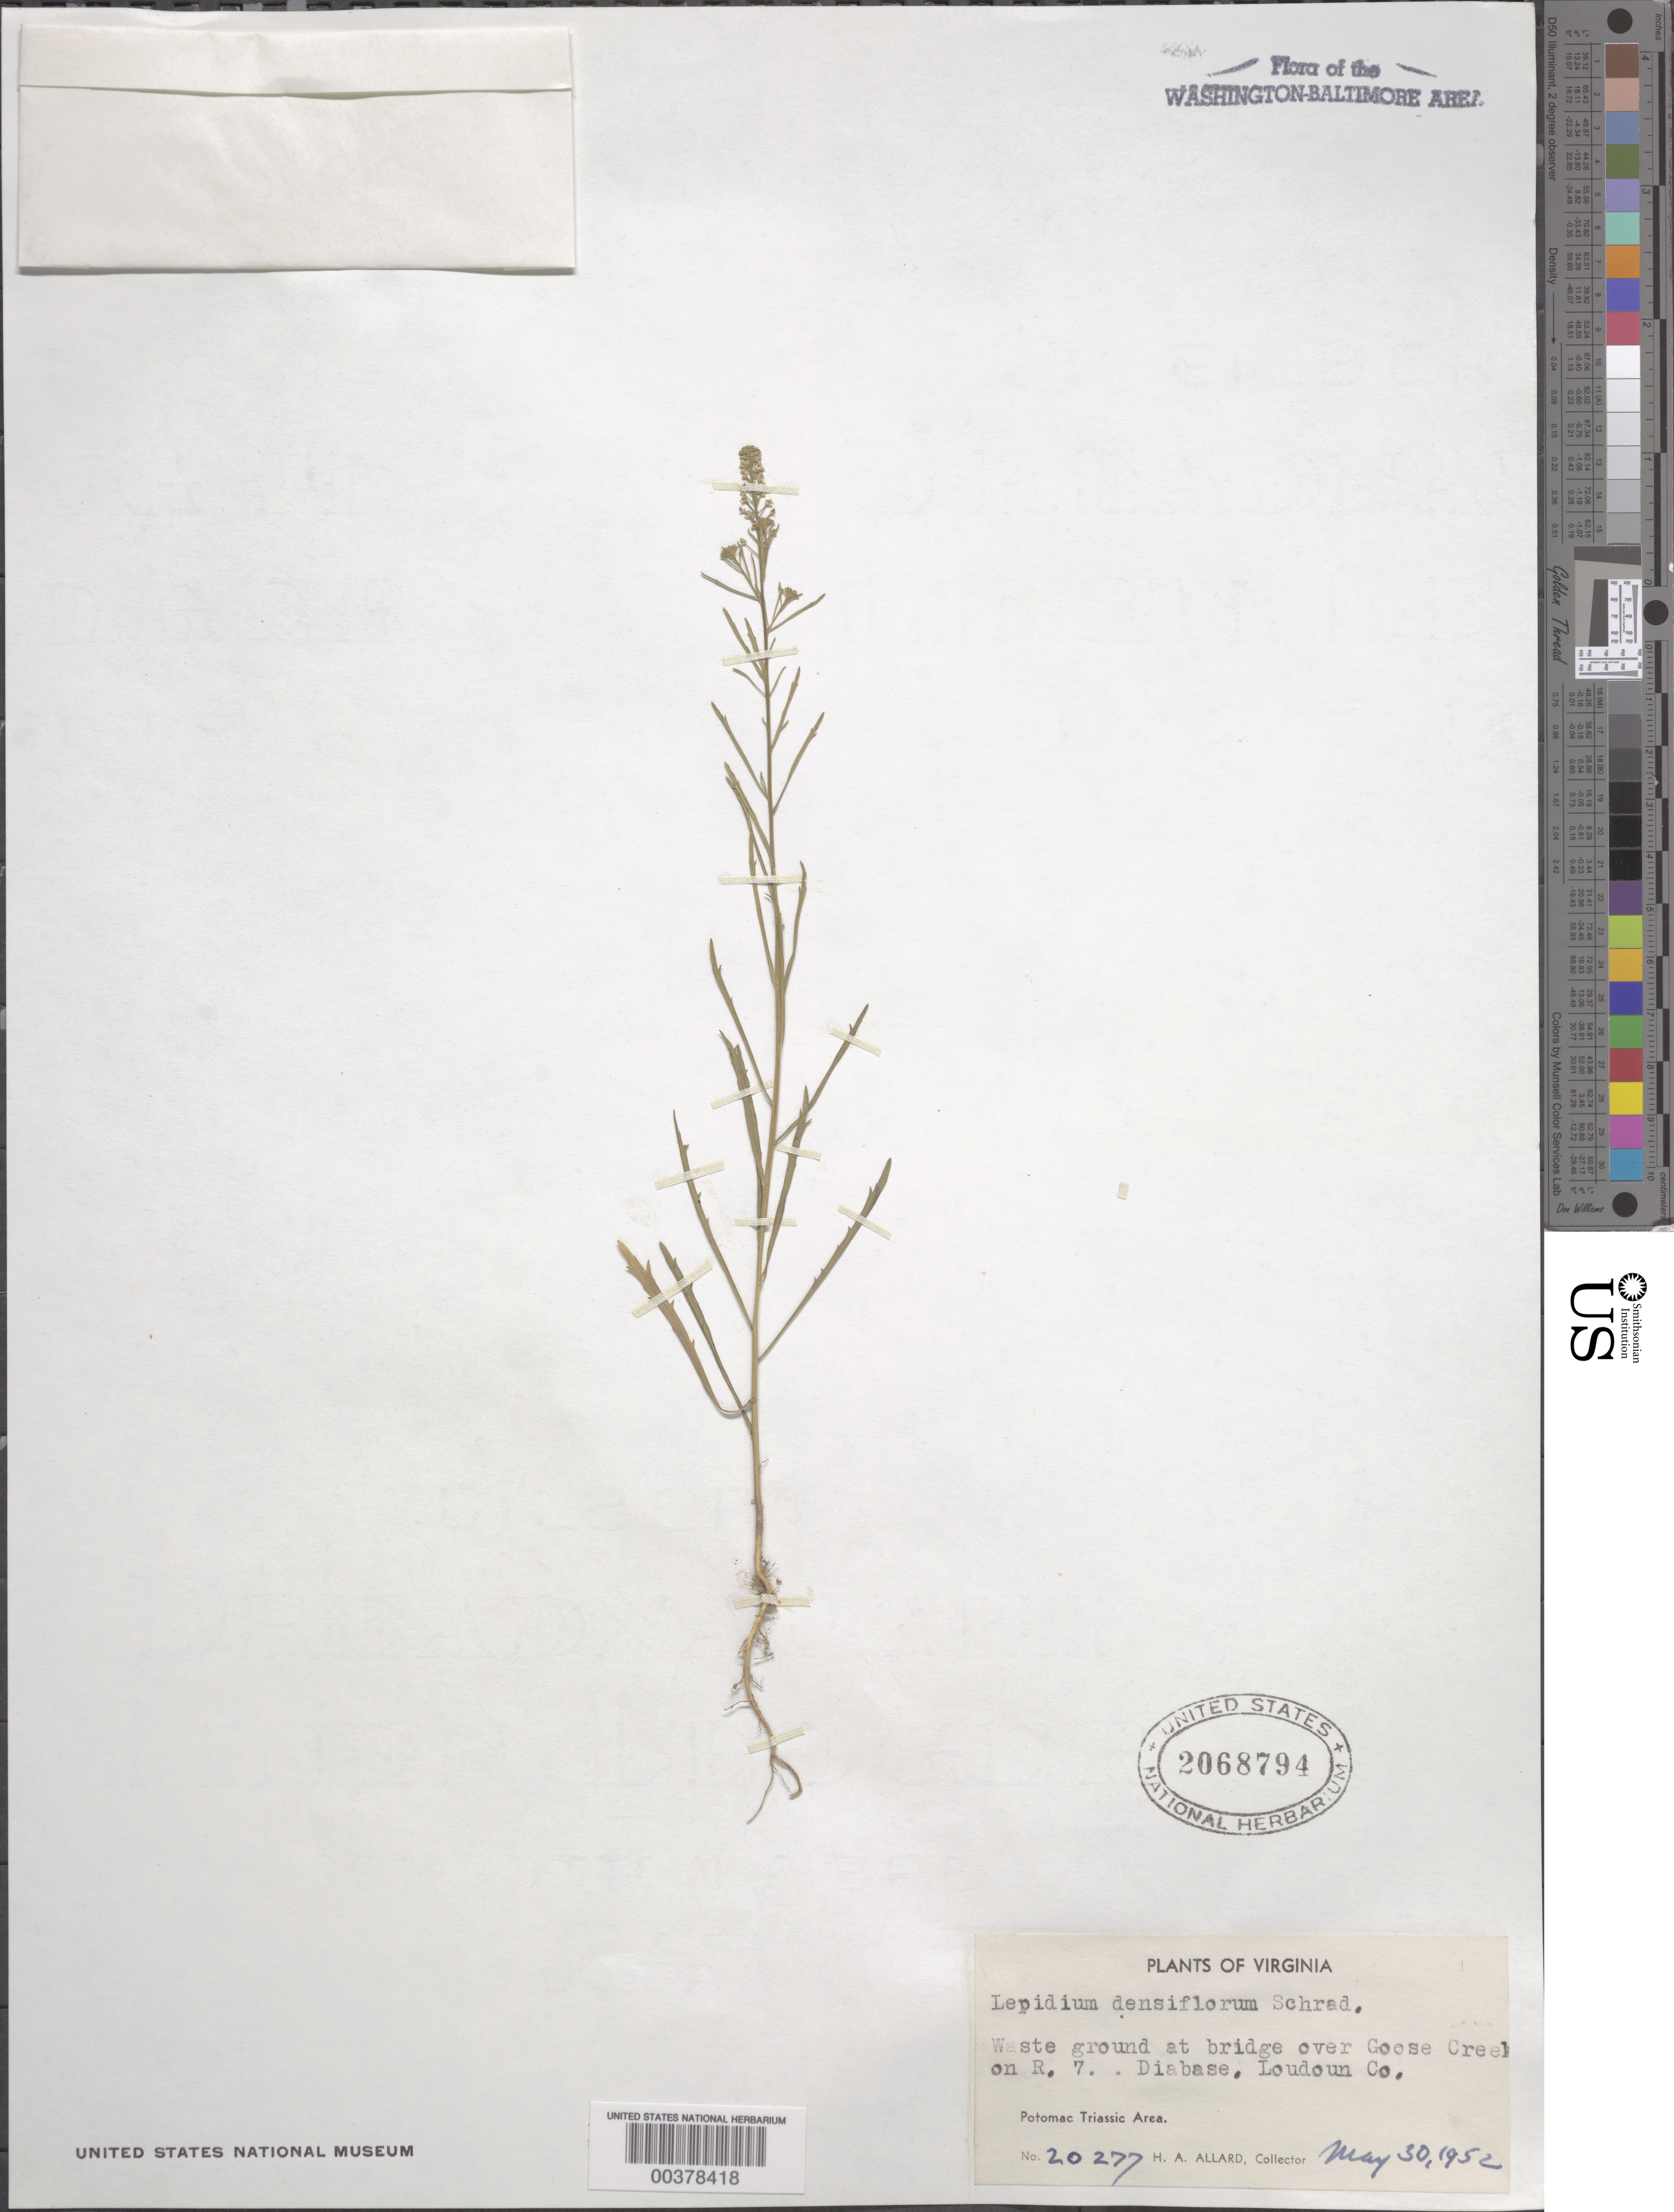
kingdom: Plantae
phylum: Tracheophyta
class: Magnoliopsida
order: Brassicales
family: Brassicaceae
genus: Lepidium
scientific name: Lepidium densiflorum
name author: Schrad.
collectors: H. A. Allard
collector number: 20277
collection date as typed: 30 May 1952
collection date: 1952-05-30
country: United States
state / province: Virginia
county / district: Loudoun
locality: Goose Creek, Route 7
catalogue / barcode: US 2068794